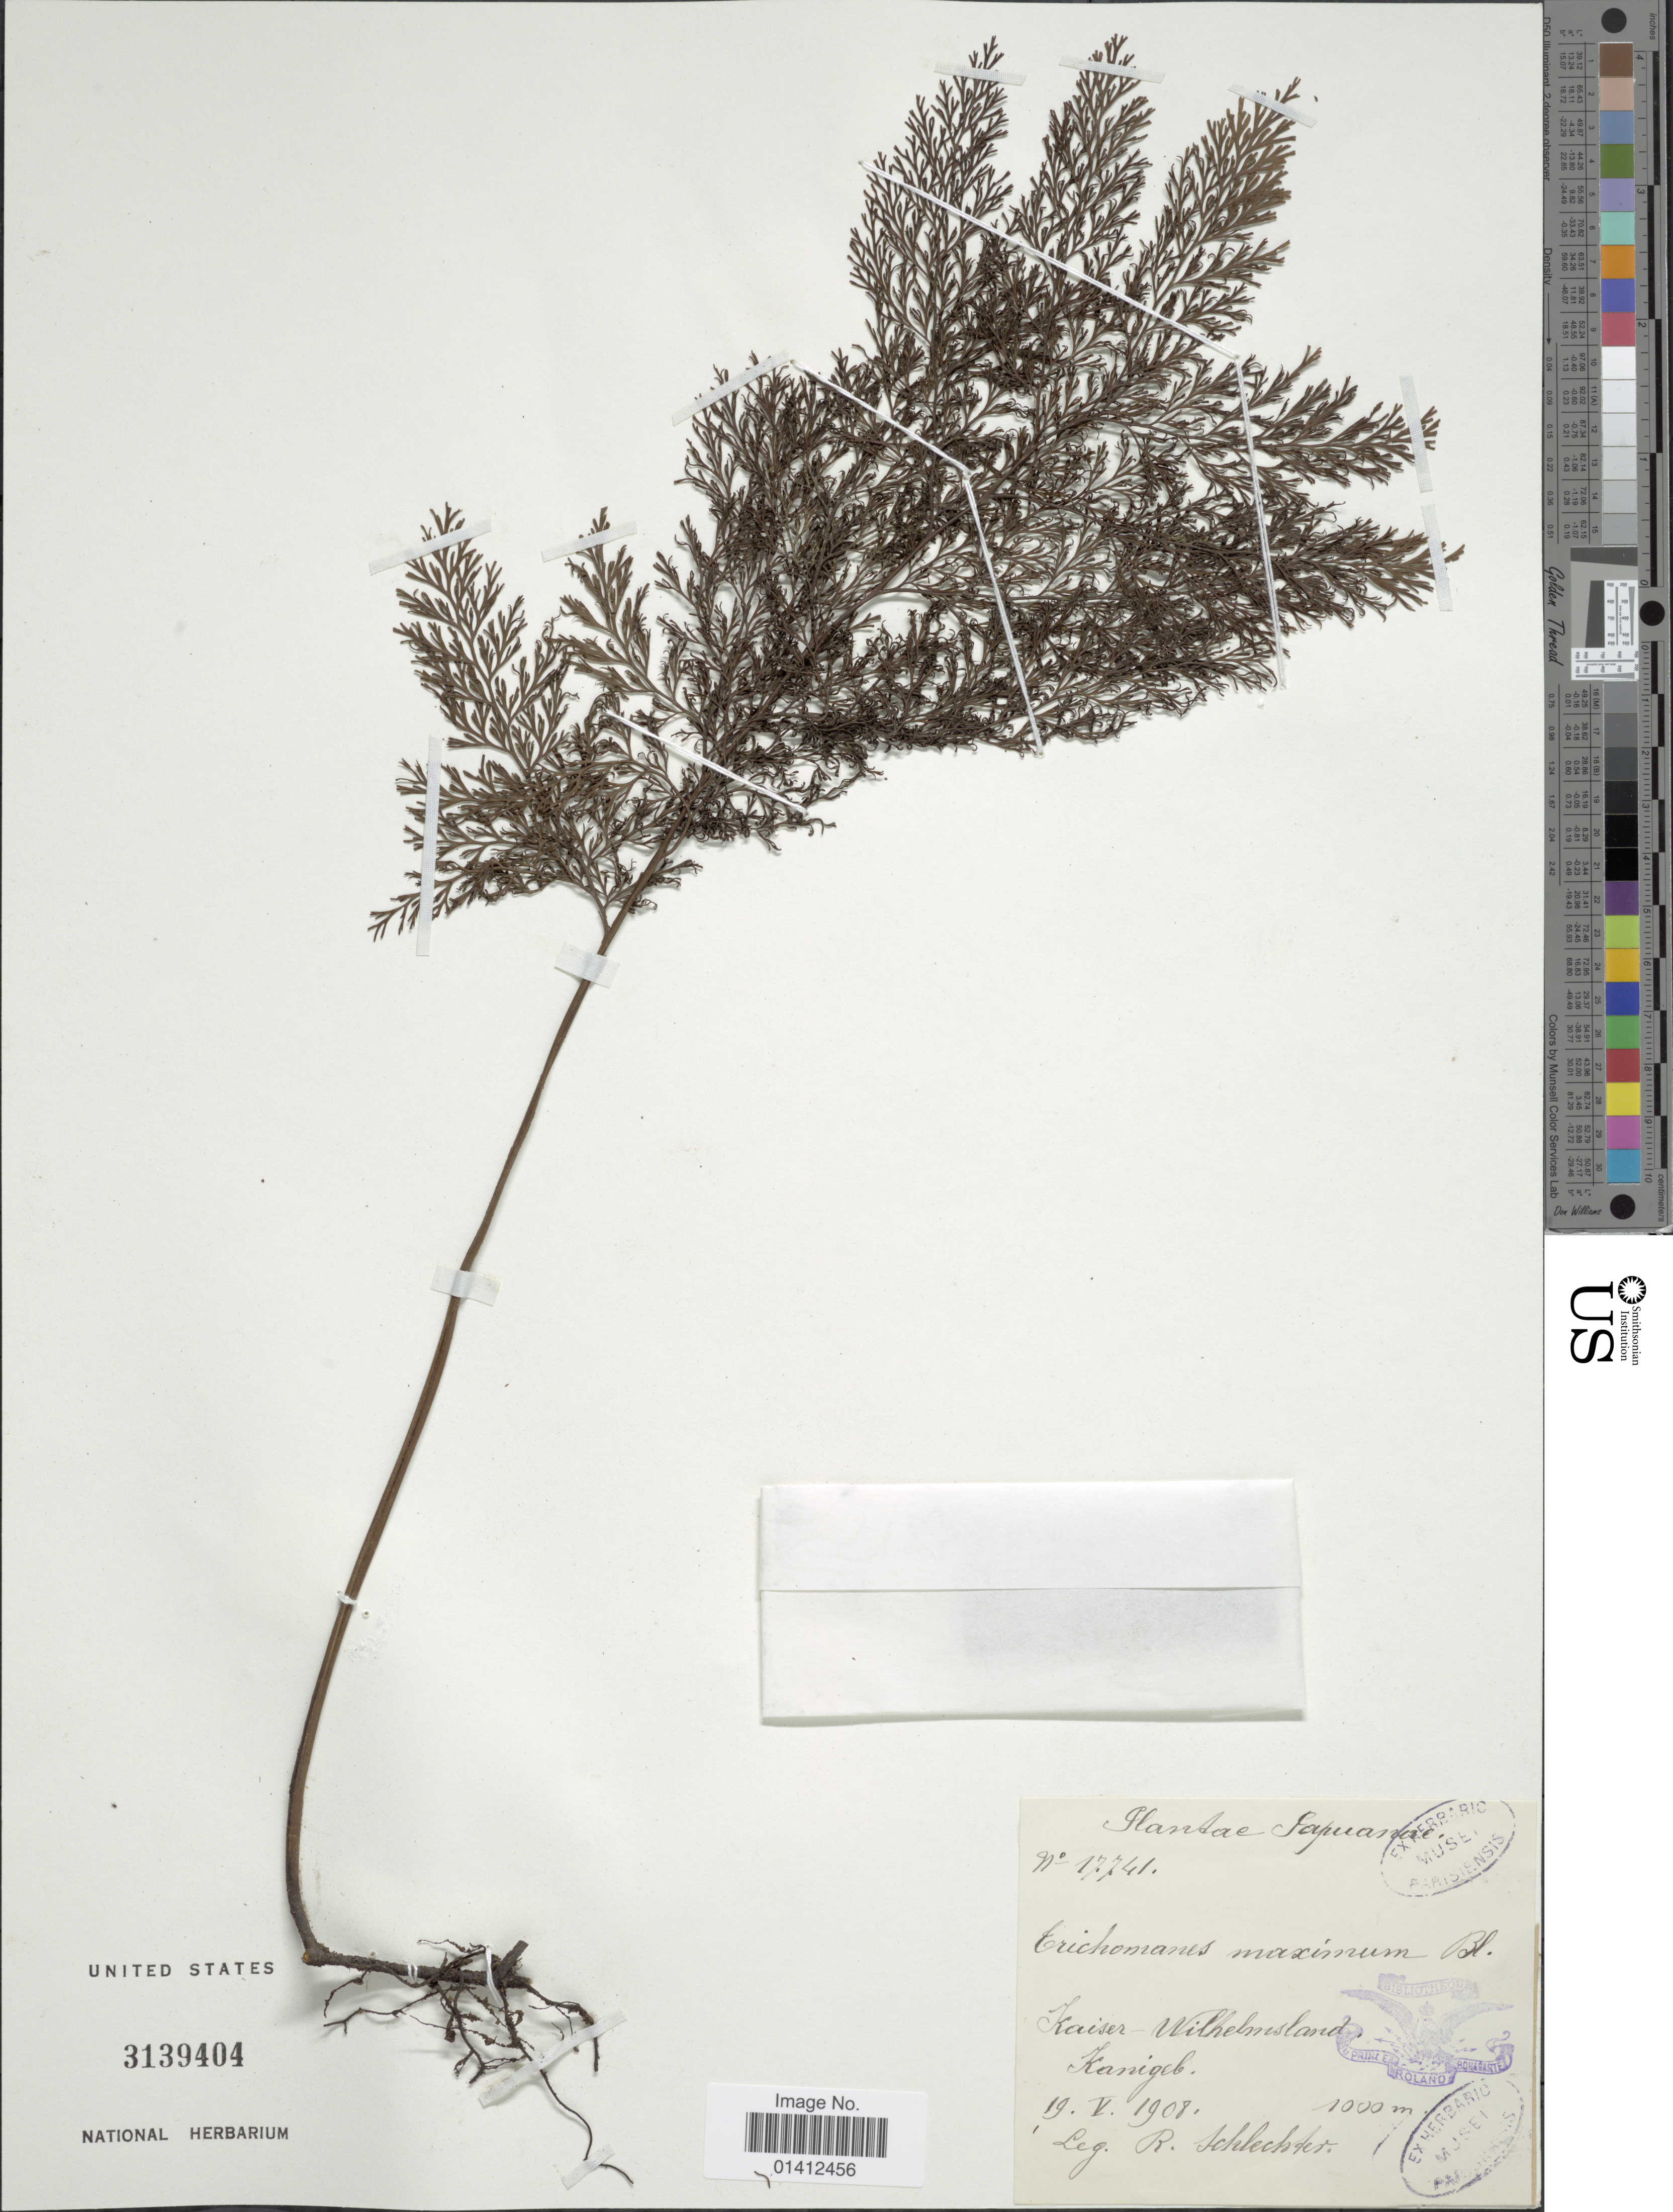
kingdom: Plantae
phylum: Tracheophyta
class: Polypodiopsida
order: Hymenophyllales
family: Hymenophyllaceae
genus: Vandenboschia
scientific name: Vandenboschia maxima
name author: (Blume) Copel.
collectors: F. R. R. Schlechter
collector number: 17741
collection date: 1908-05-19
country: Papua New Guinea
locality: Kaiser-Wilhelmland, Kanigeb.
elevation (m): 1000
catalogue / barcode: US 3139404